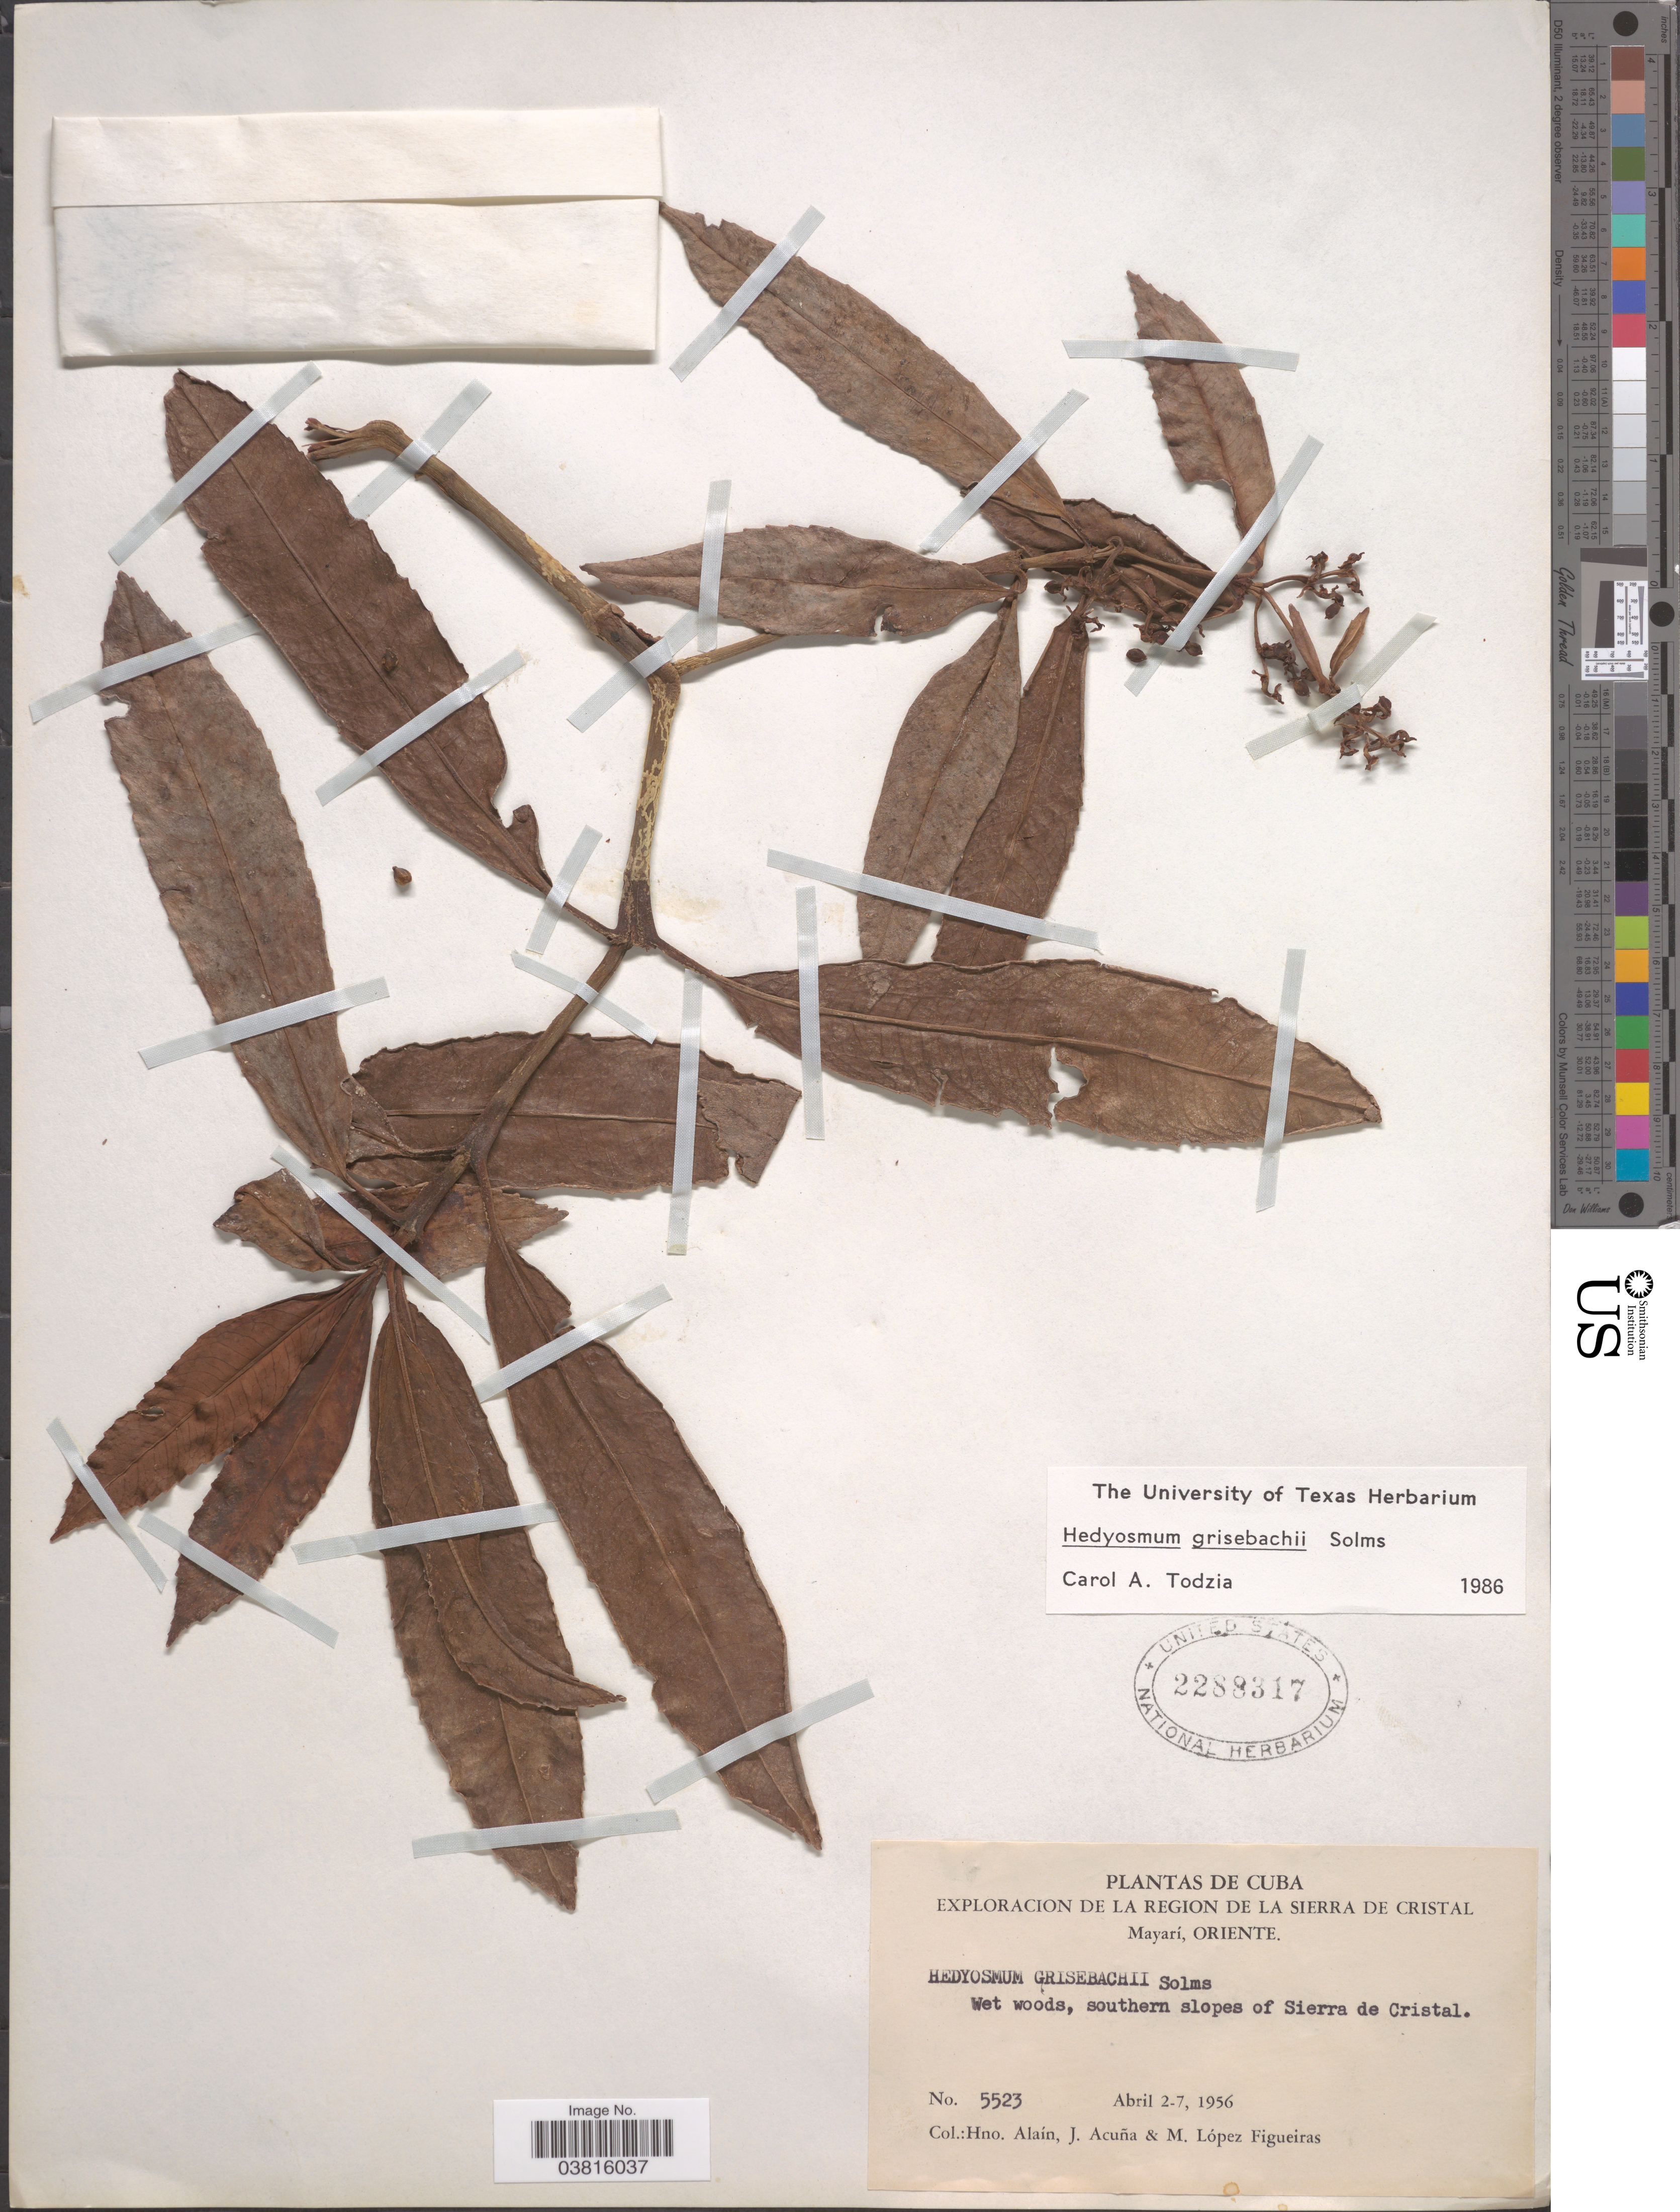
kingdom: Plantae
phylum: Tracheophyta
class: Magnoliopsida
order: Chloranthales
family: Chloranthaceae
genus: Hedyosmum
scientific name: Hedyosmum grisebachii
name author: Solms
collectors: A. H. Liogier, J. Acuña & M. López Figueiras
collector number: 5523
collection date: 1956-04-02/1956-04-07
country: Cuba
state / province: Oriente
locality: La region de La Sierra de Cristal. Southern slopes of Sierra de Cristal.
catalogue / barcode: US 2288317